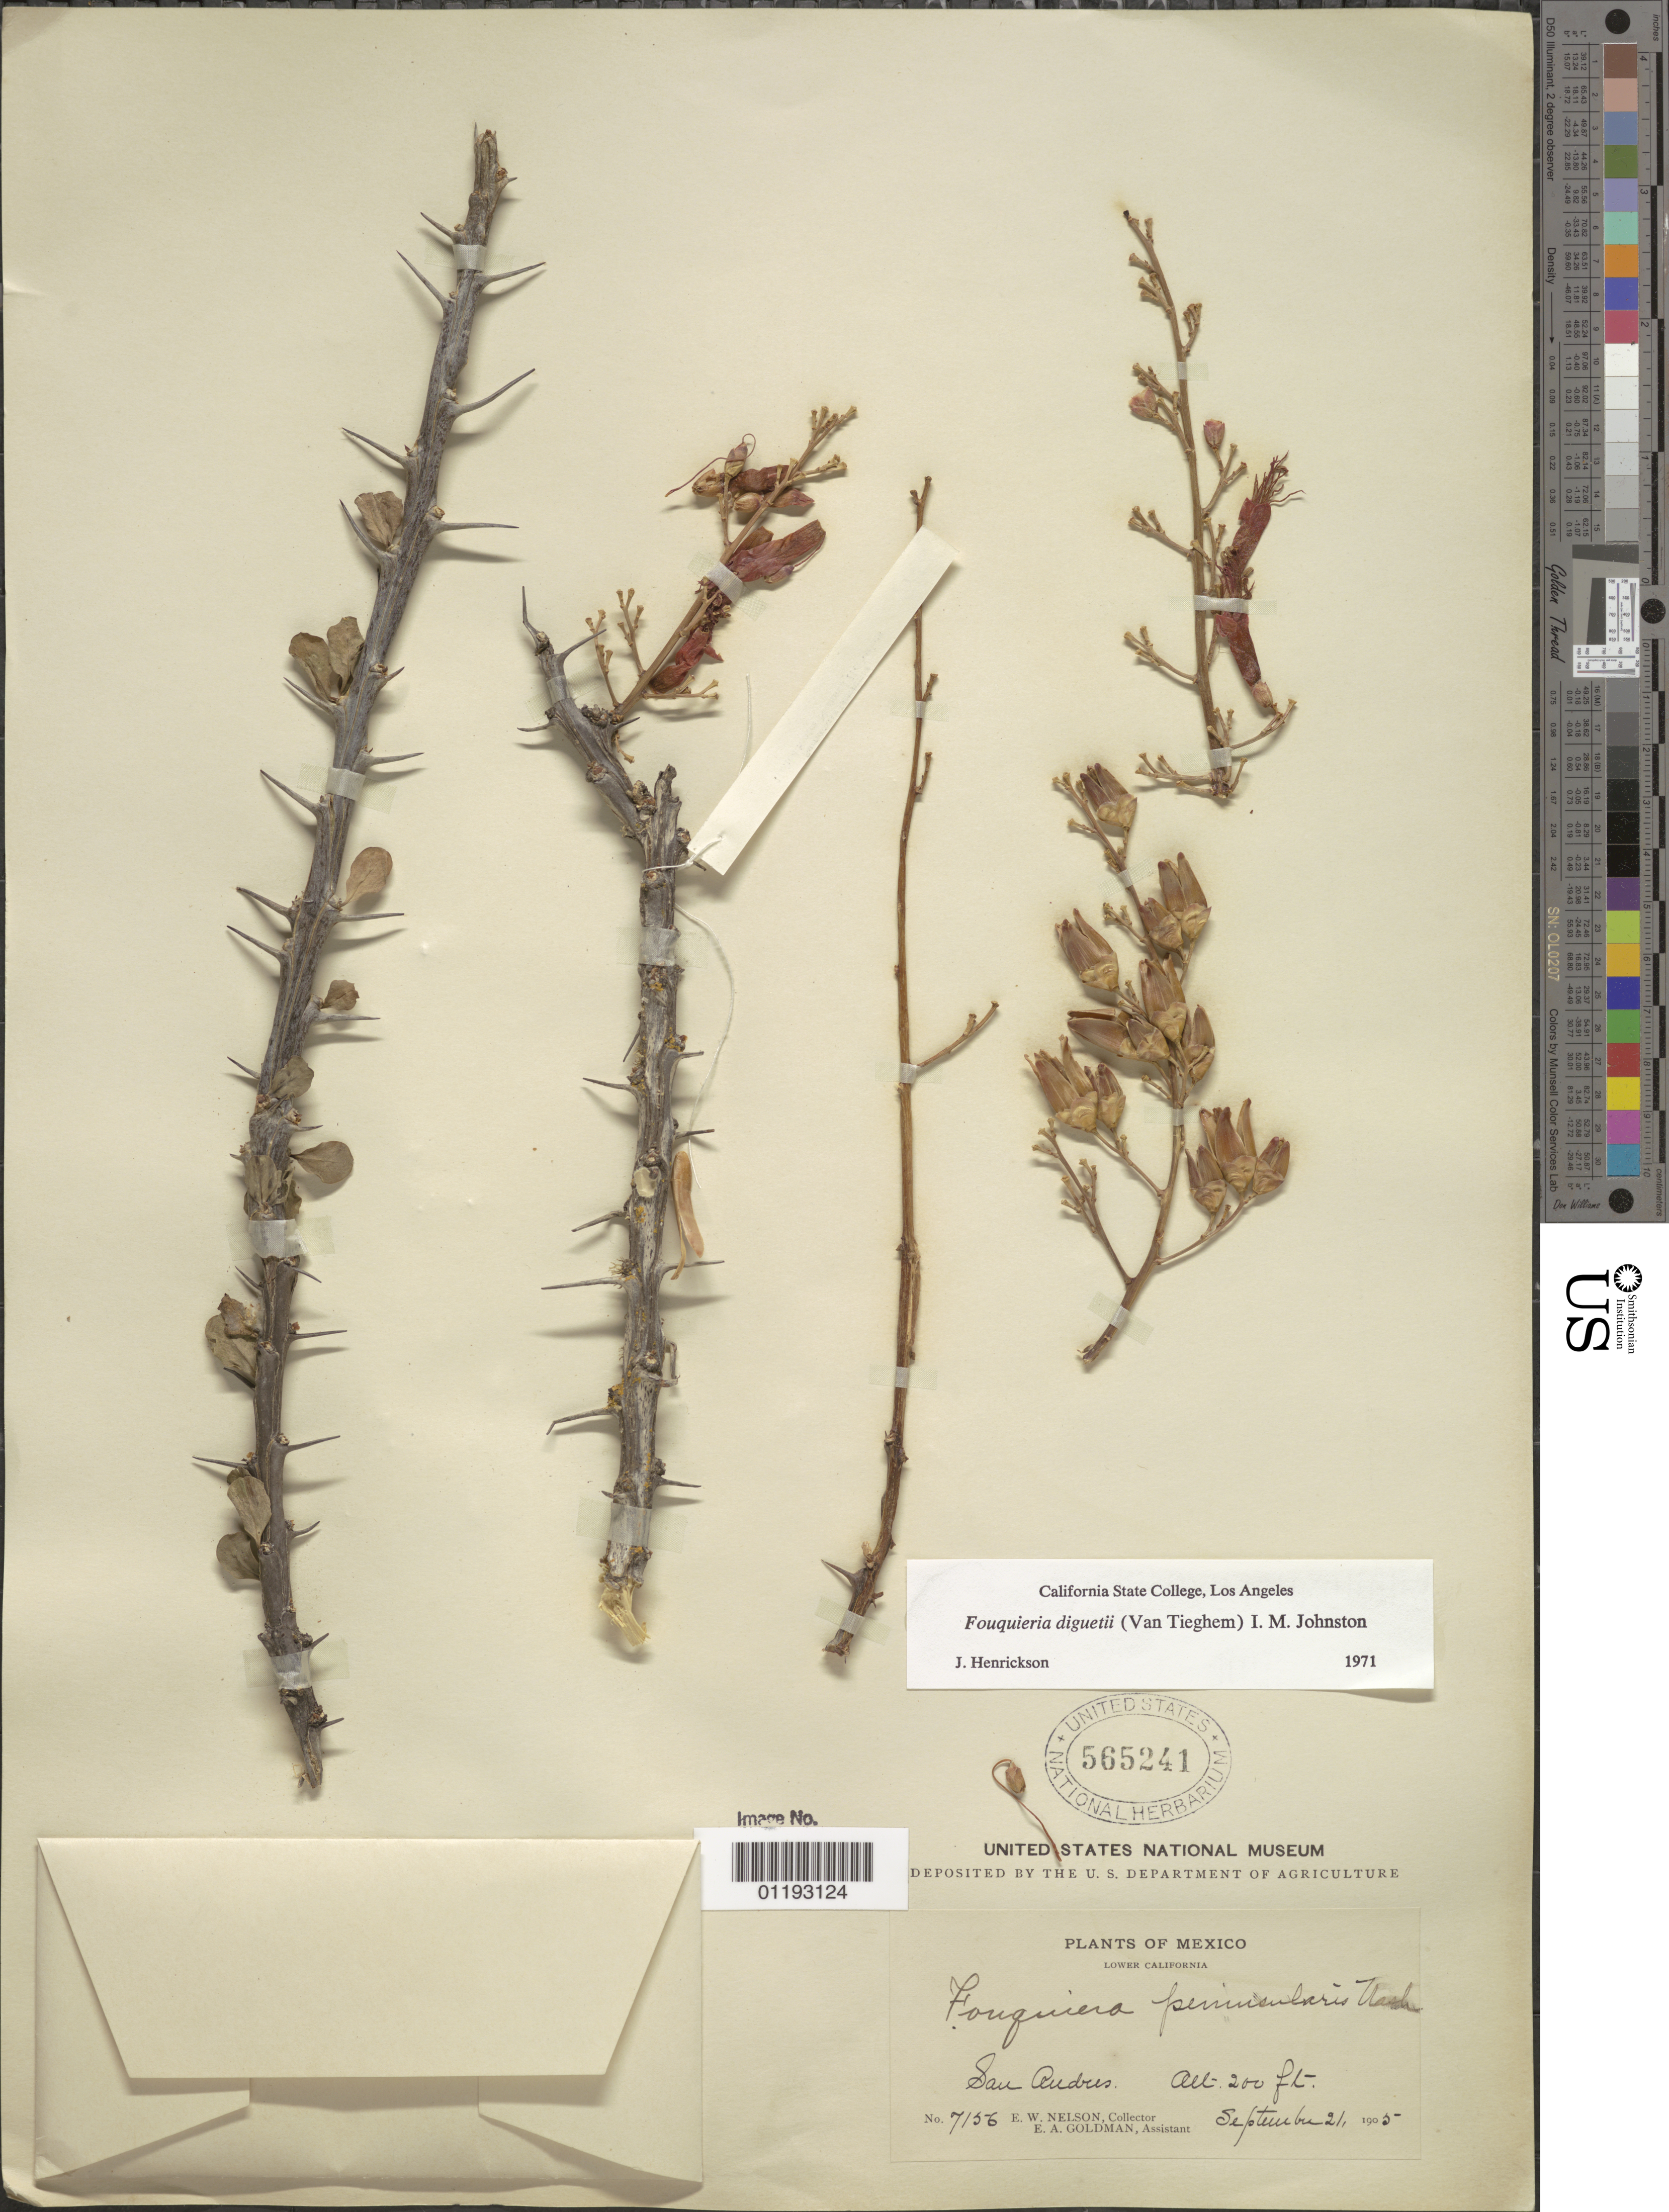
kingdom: Plantae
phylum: Tracheophyta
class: Magnoliopsida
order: Ericales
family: Fouquieriaceae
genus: Fouquieria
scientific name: Fouquieria diguetii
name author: (Tiegh.) I.M. Johnst.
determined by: Henrickson, James, (CSLA), California State University at Los Angeles (UNITED STATES)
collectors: E. W. Nelson & E. A. Goldman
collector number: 7156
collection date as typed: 21 Sep 1905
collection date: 1905-09-21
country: Mexico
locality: San Andres, Lower California.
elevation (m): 61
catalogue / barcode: US 565241